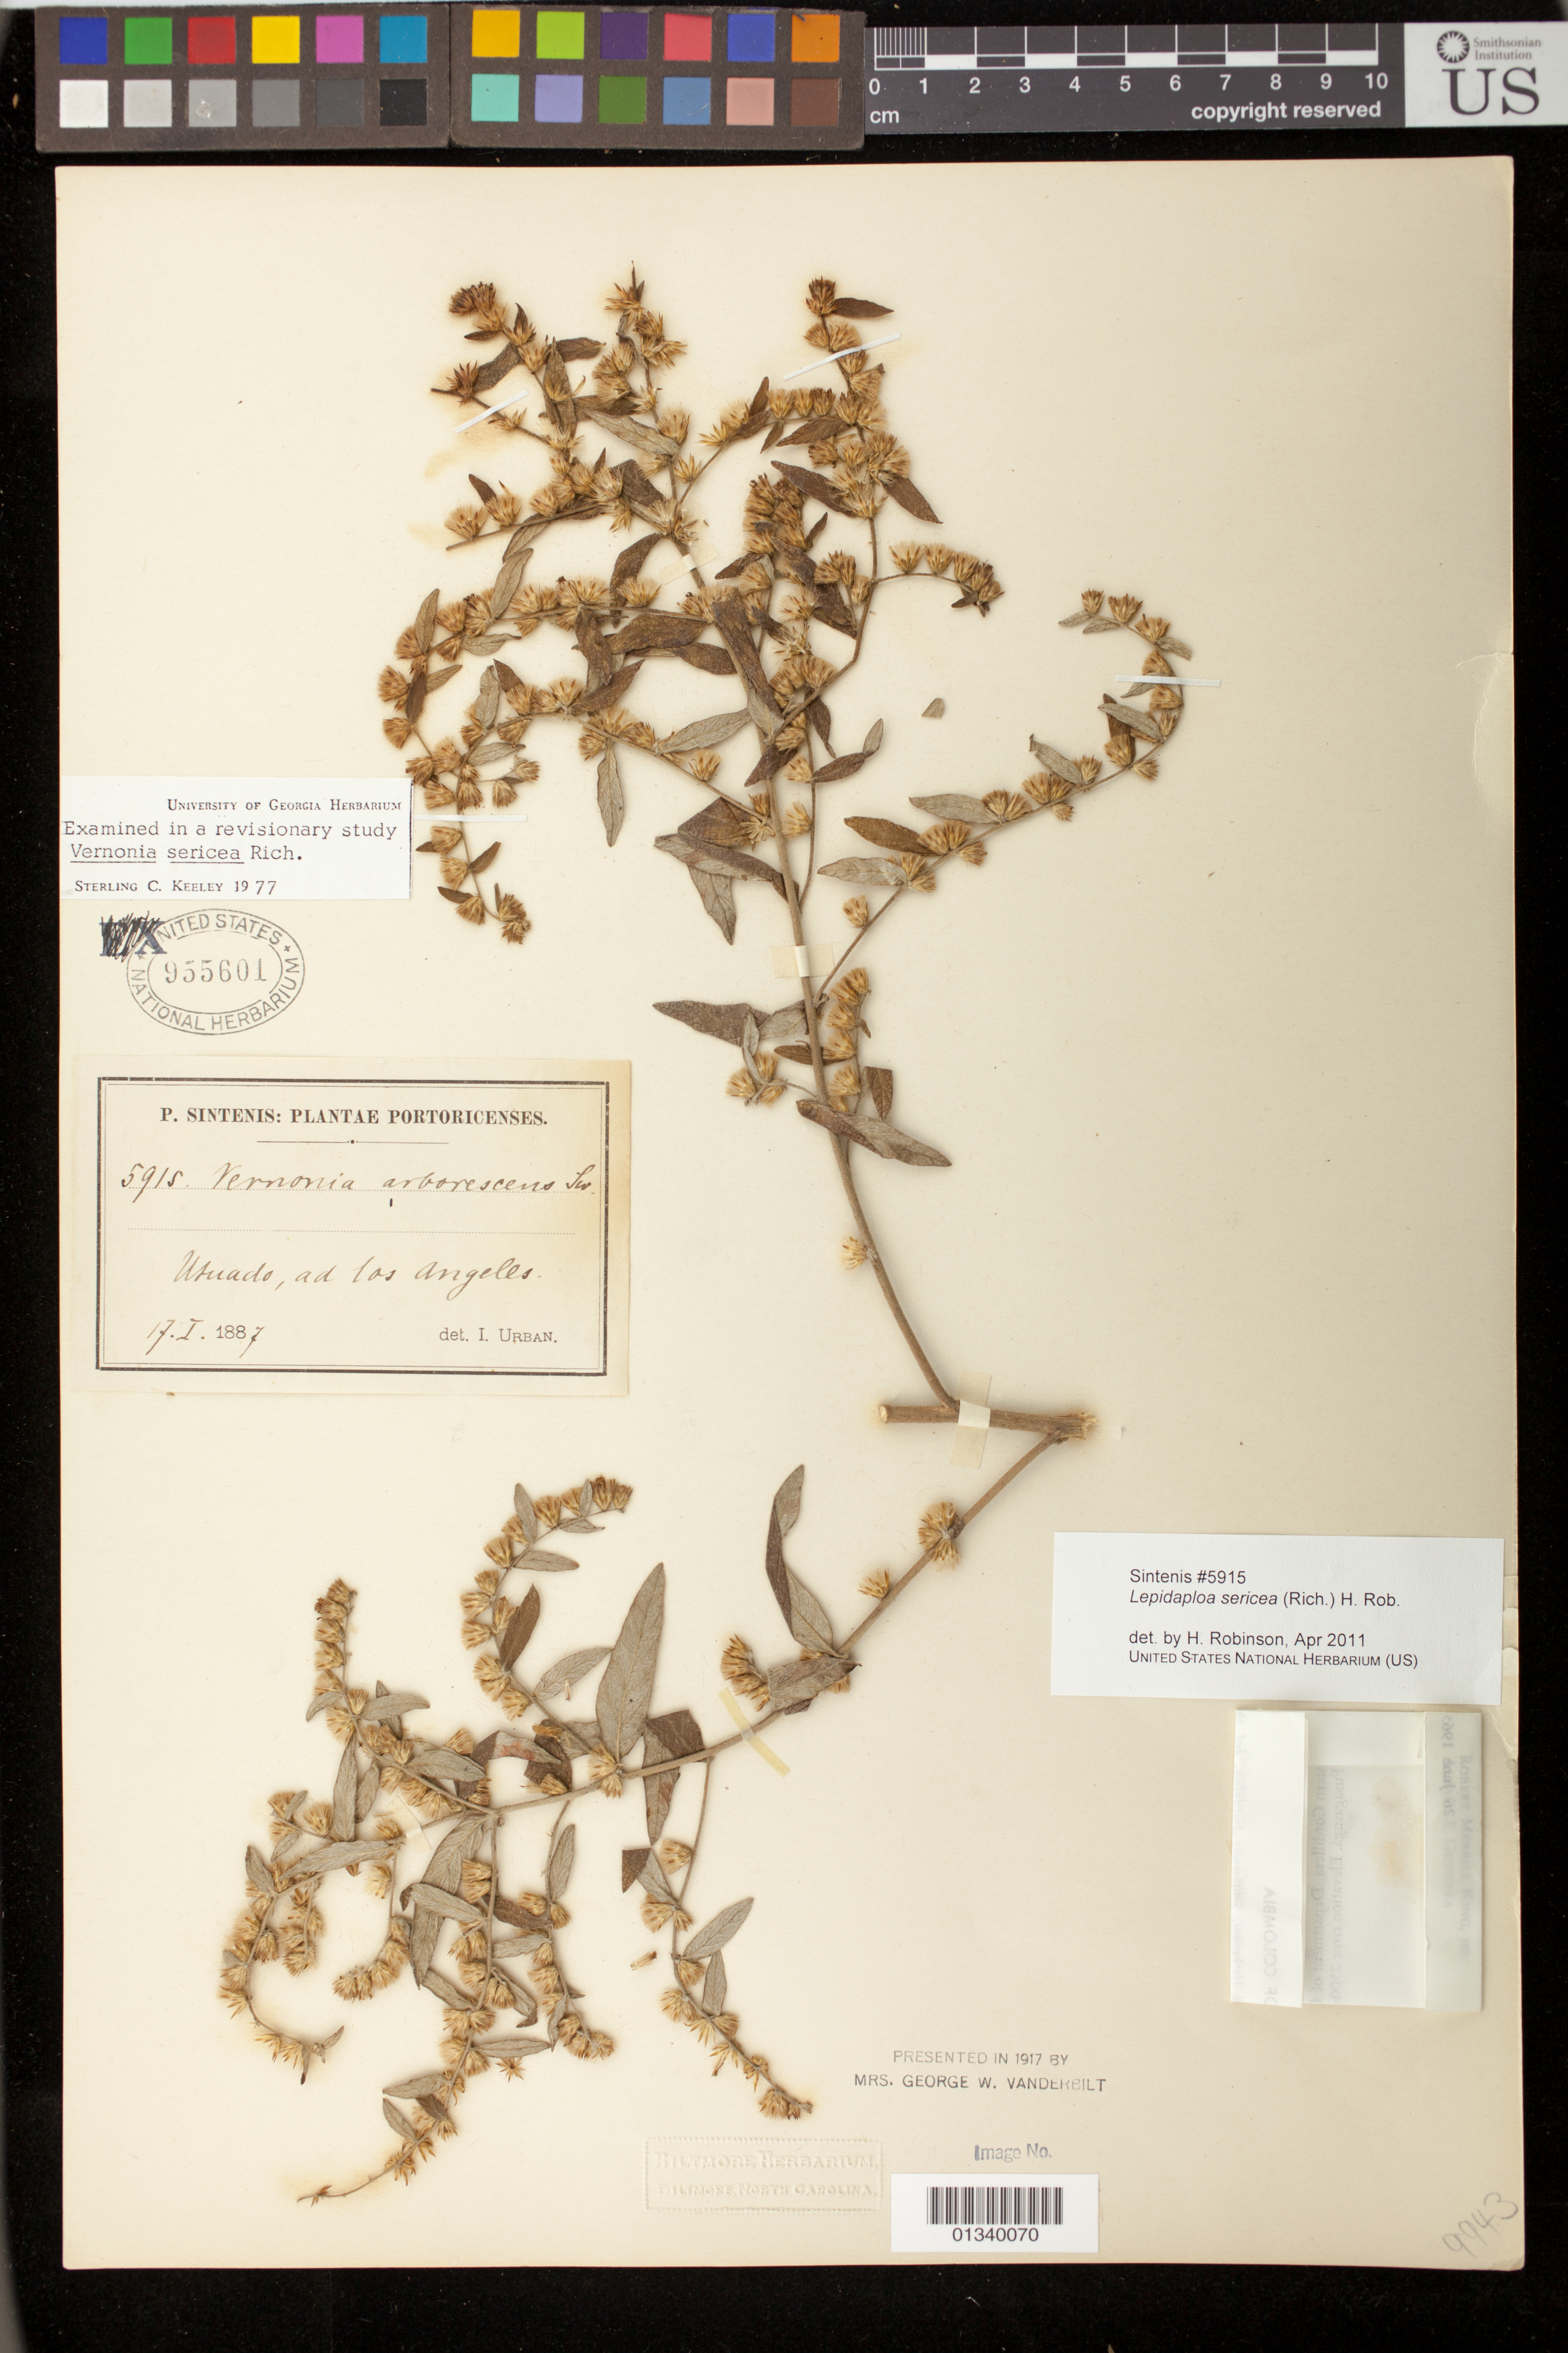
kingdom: Plantae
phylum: Tracheophyta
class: Magnoliopsida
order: Asterales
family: Asteraceae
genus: Lepidaploa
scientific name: Lepidaploa sericea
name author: (Rich.) H. Rob.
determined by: Robinson, Harold E., (US)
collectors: P. Sintenis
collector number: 5915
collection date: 1886-11-08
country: Puerto Rico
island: Greater Antilles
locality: Sierra de Naguabo ad Rio Blanco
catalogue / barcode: US 955601